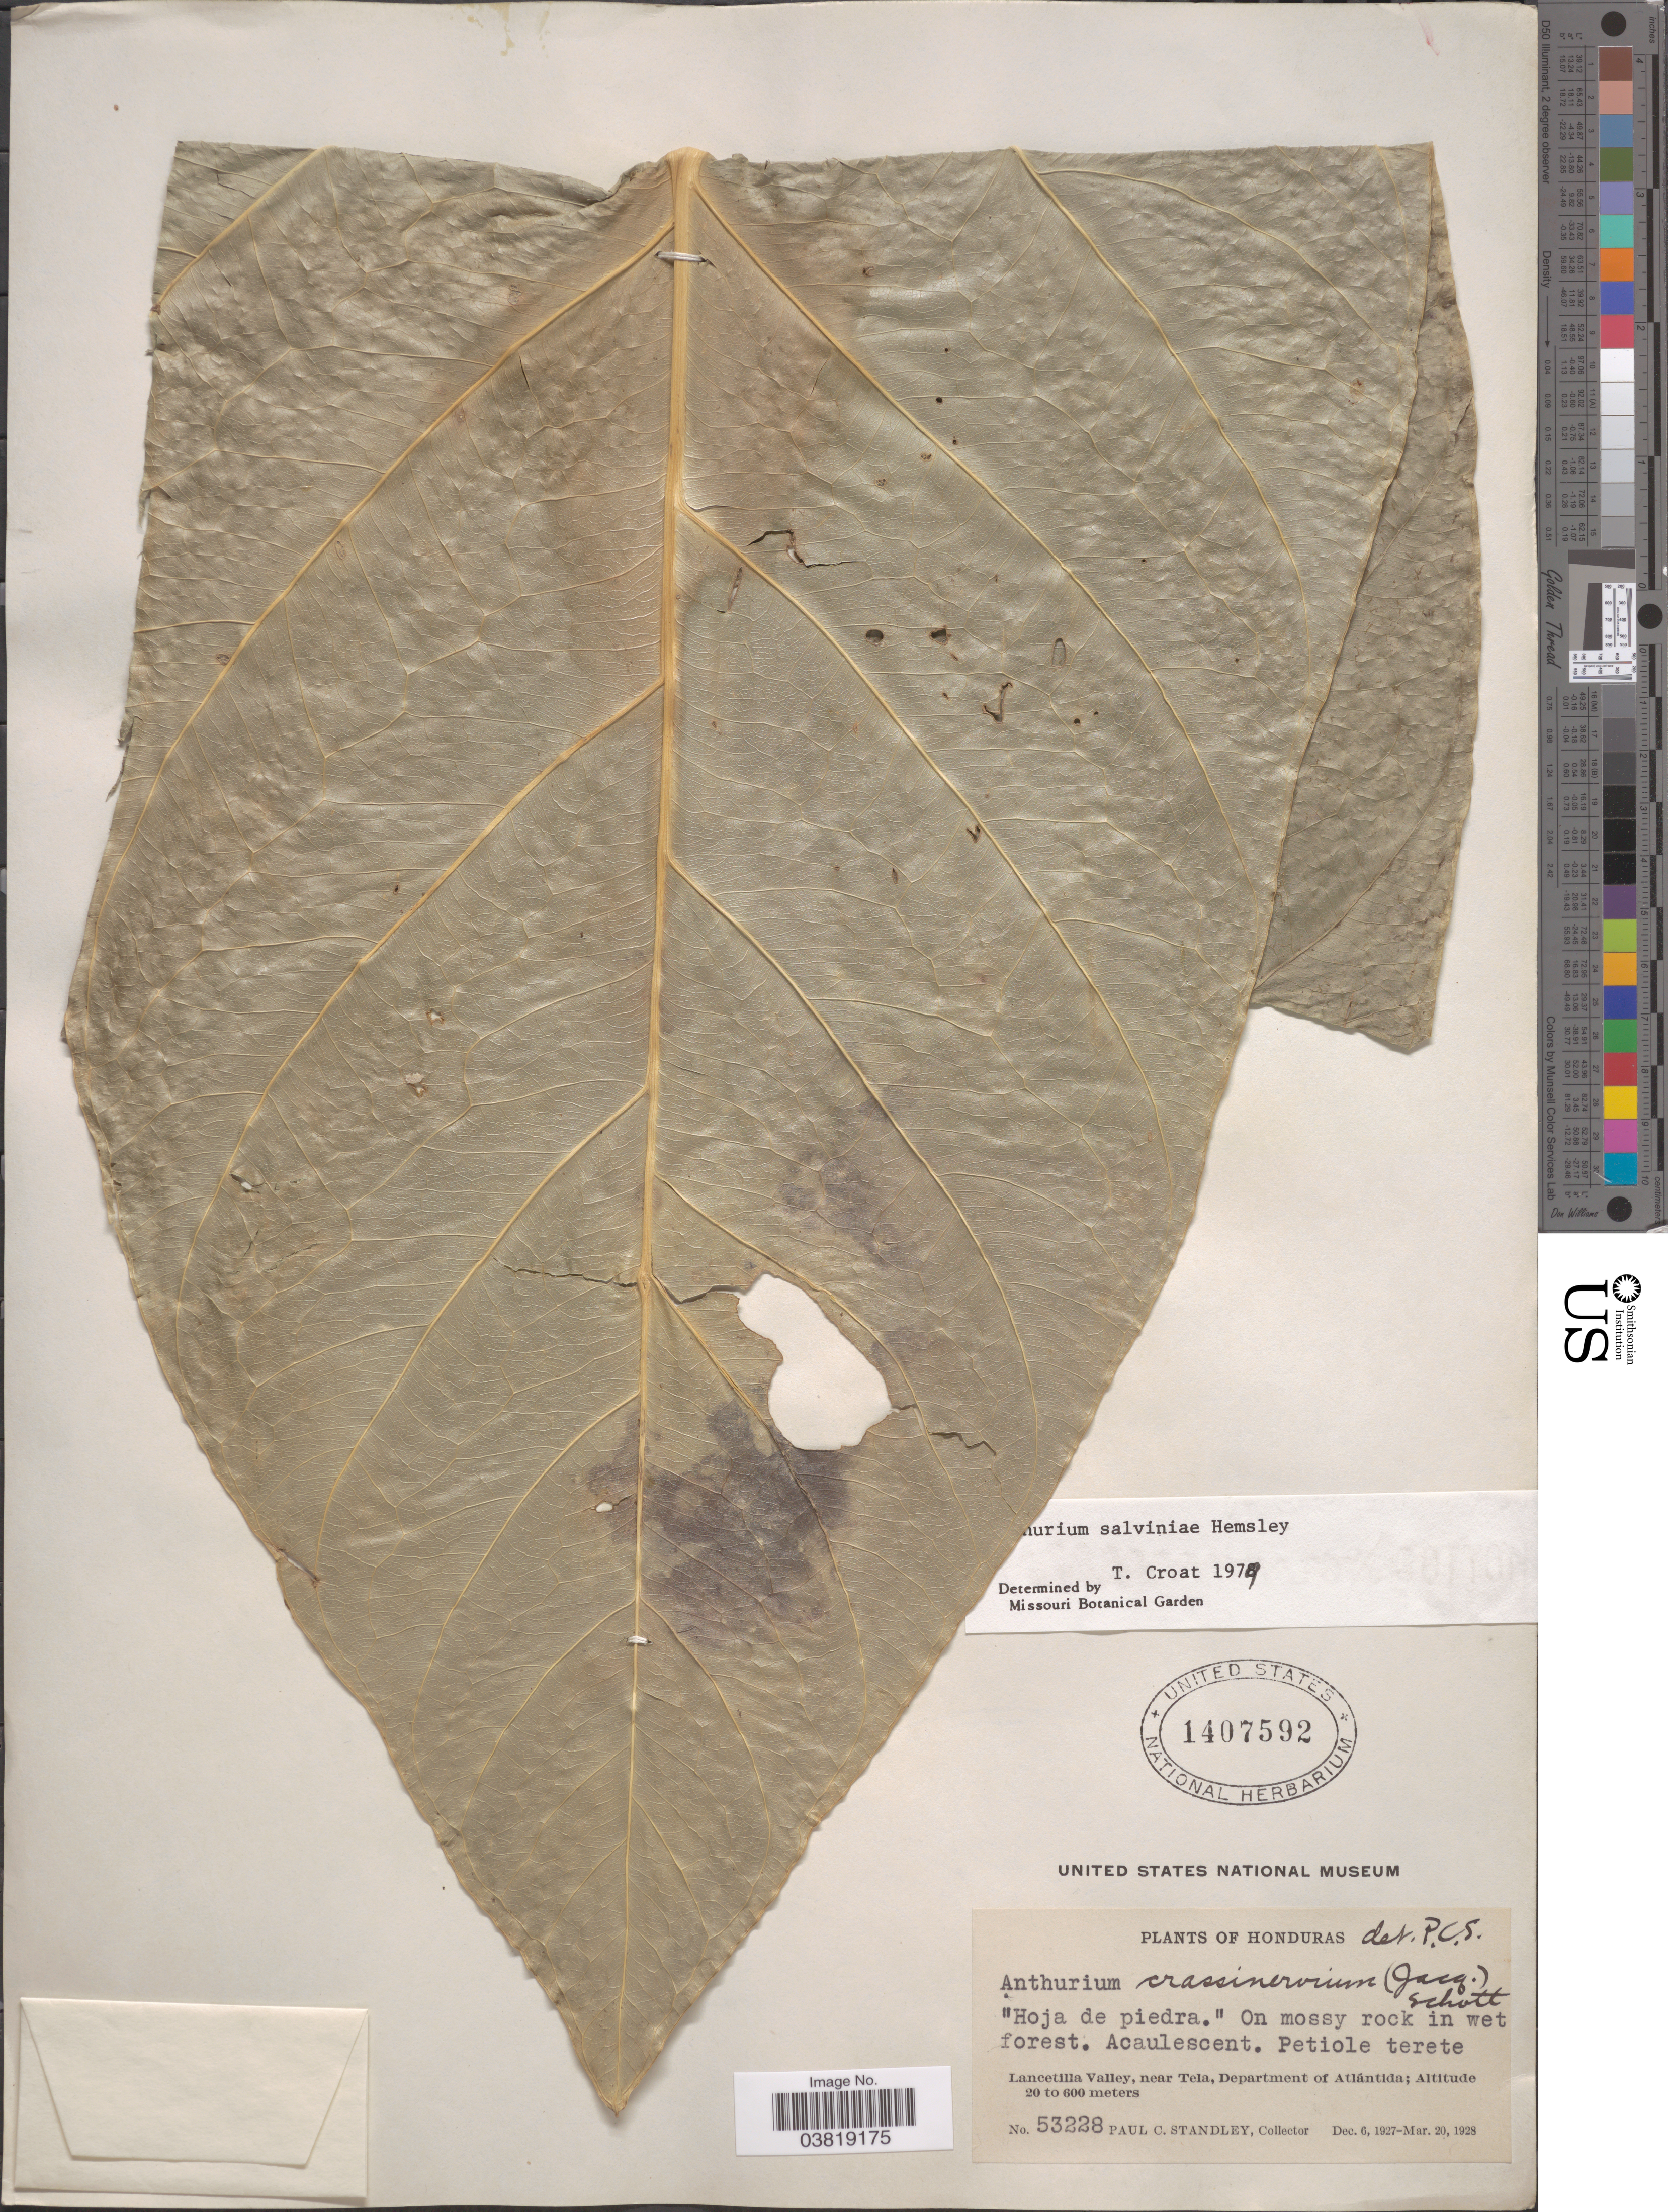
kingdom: Plantae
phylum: Tracheophyta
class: Liliopsida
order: Alismatales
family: Araceae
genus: Anthurium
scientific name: Anthurium salvinii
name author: Hemsl.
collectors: P. C. Standley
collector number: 53228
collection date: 1927-12-06/1928-03-20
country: Honduras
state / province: Atlantida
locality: Lancetilla Valley, near Tela, Department of Atlántida.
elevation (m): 20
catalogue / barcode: US 1407592